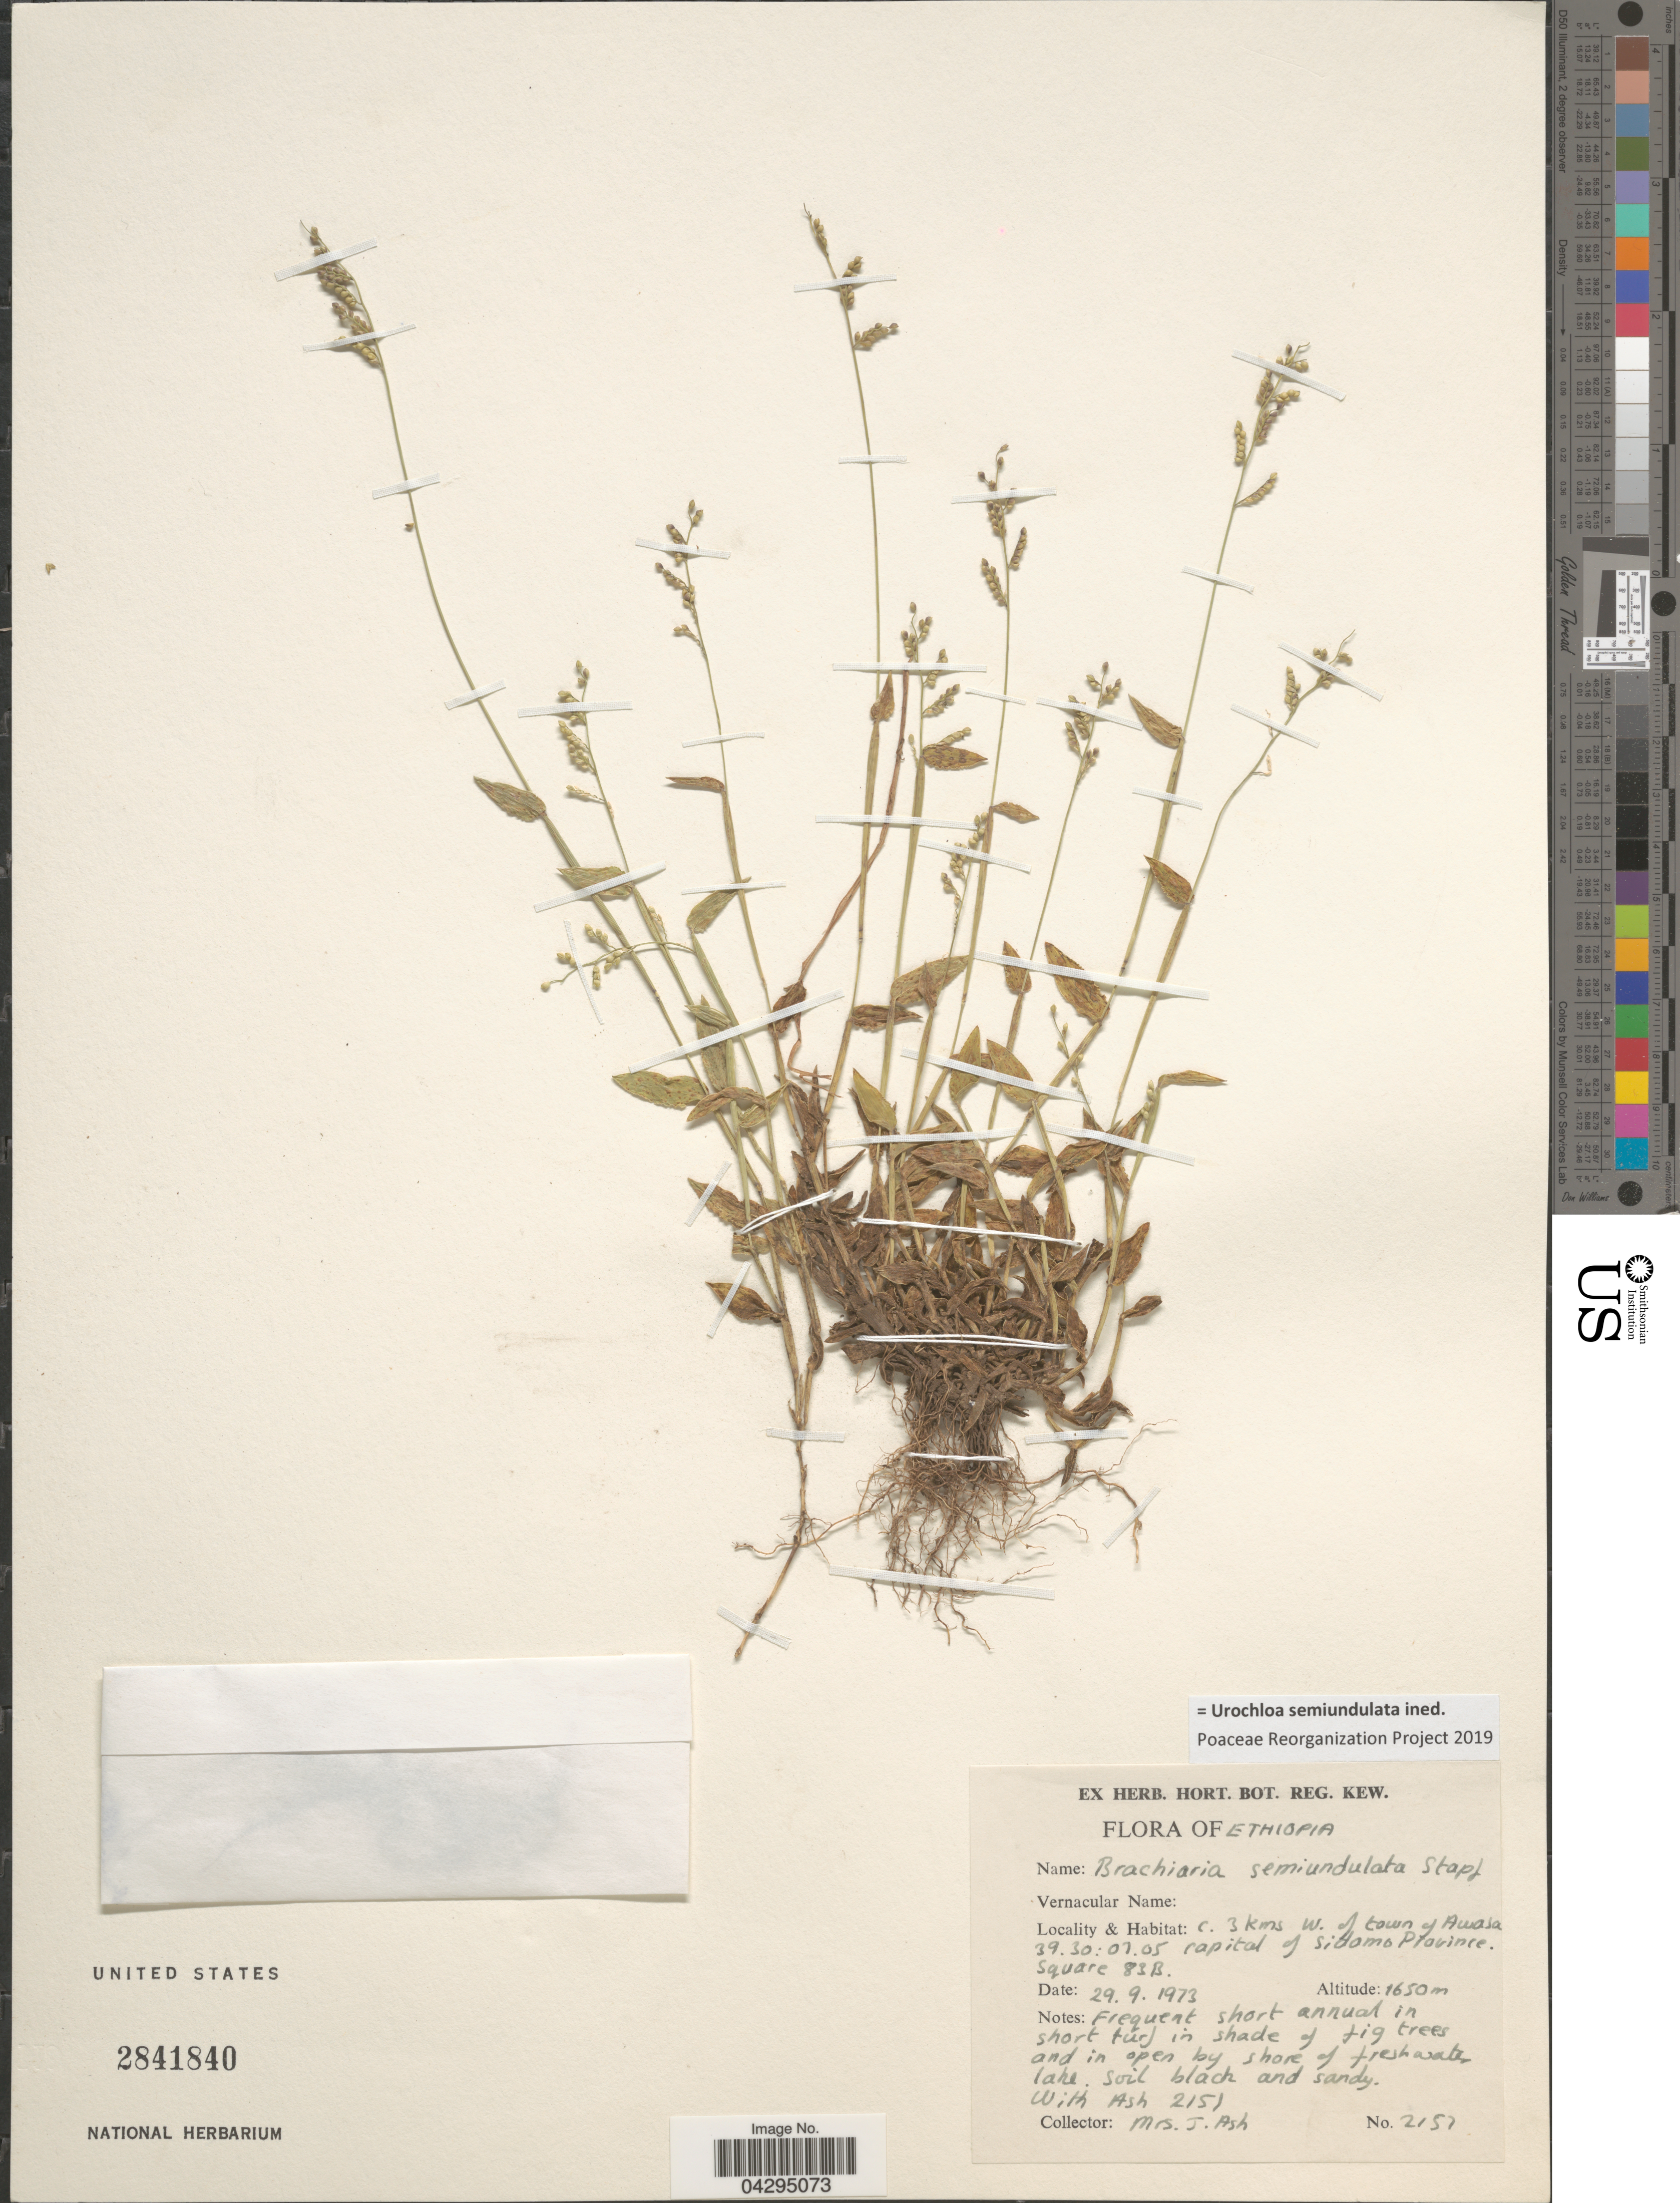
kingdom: Plantae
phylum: Tracheophyta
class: Liliopsida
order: Poales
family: Poaceae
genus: Urochloa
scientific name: Urochloa semiundulata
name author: (Hochst. ex A. Rich.) Ashal. & V. J. Nair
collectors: J. Ash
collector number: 2157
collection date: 1973-09-29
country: Ethiopia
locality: C. 3 Kms W. of town of Awasa 39.30:07.05 capital of Sidomo Province. Square 83B.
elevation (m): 1650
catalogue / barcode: US 2841840